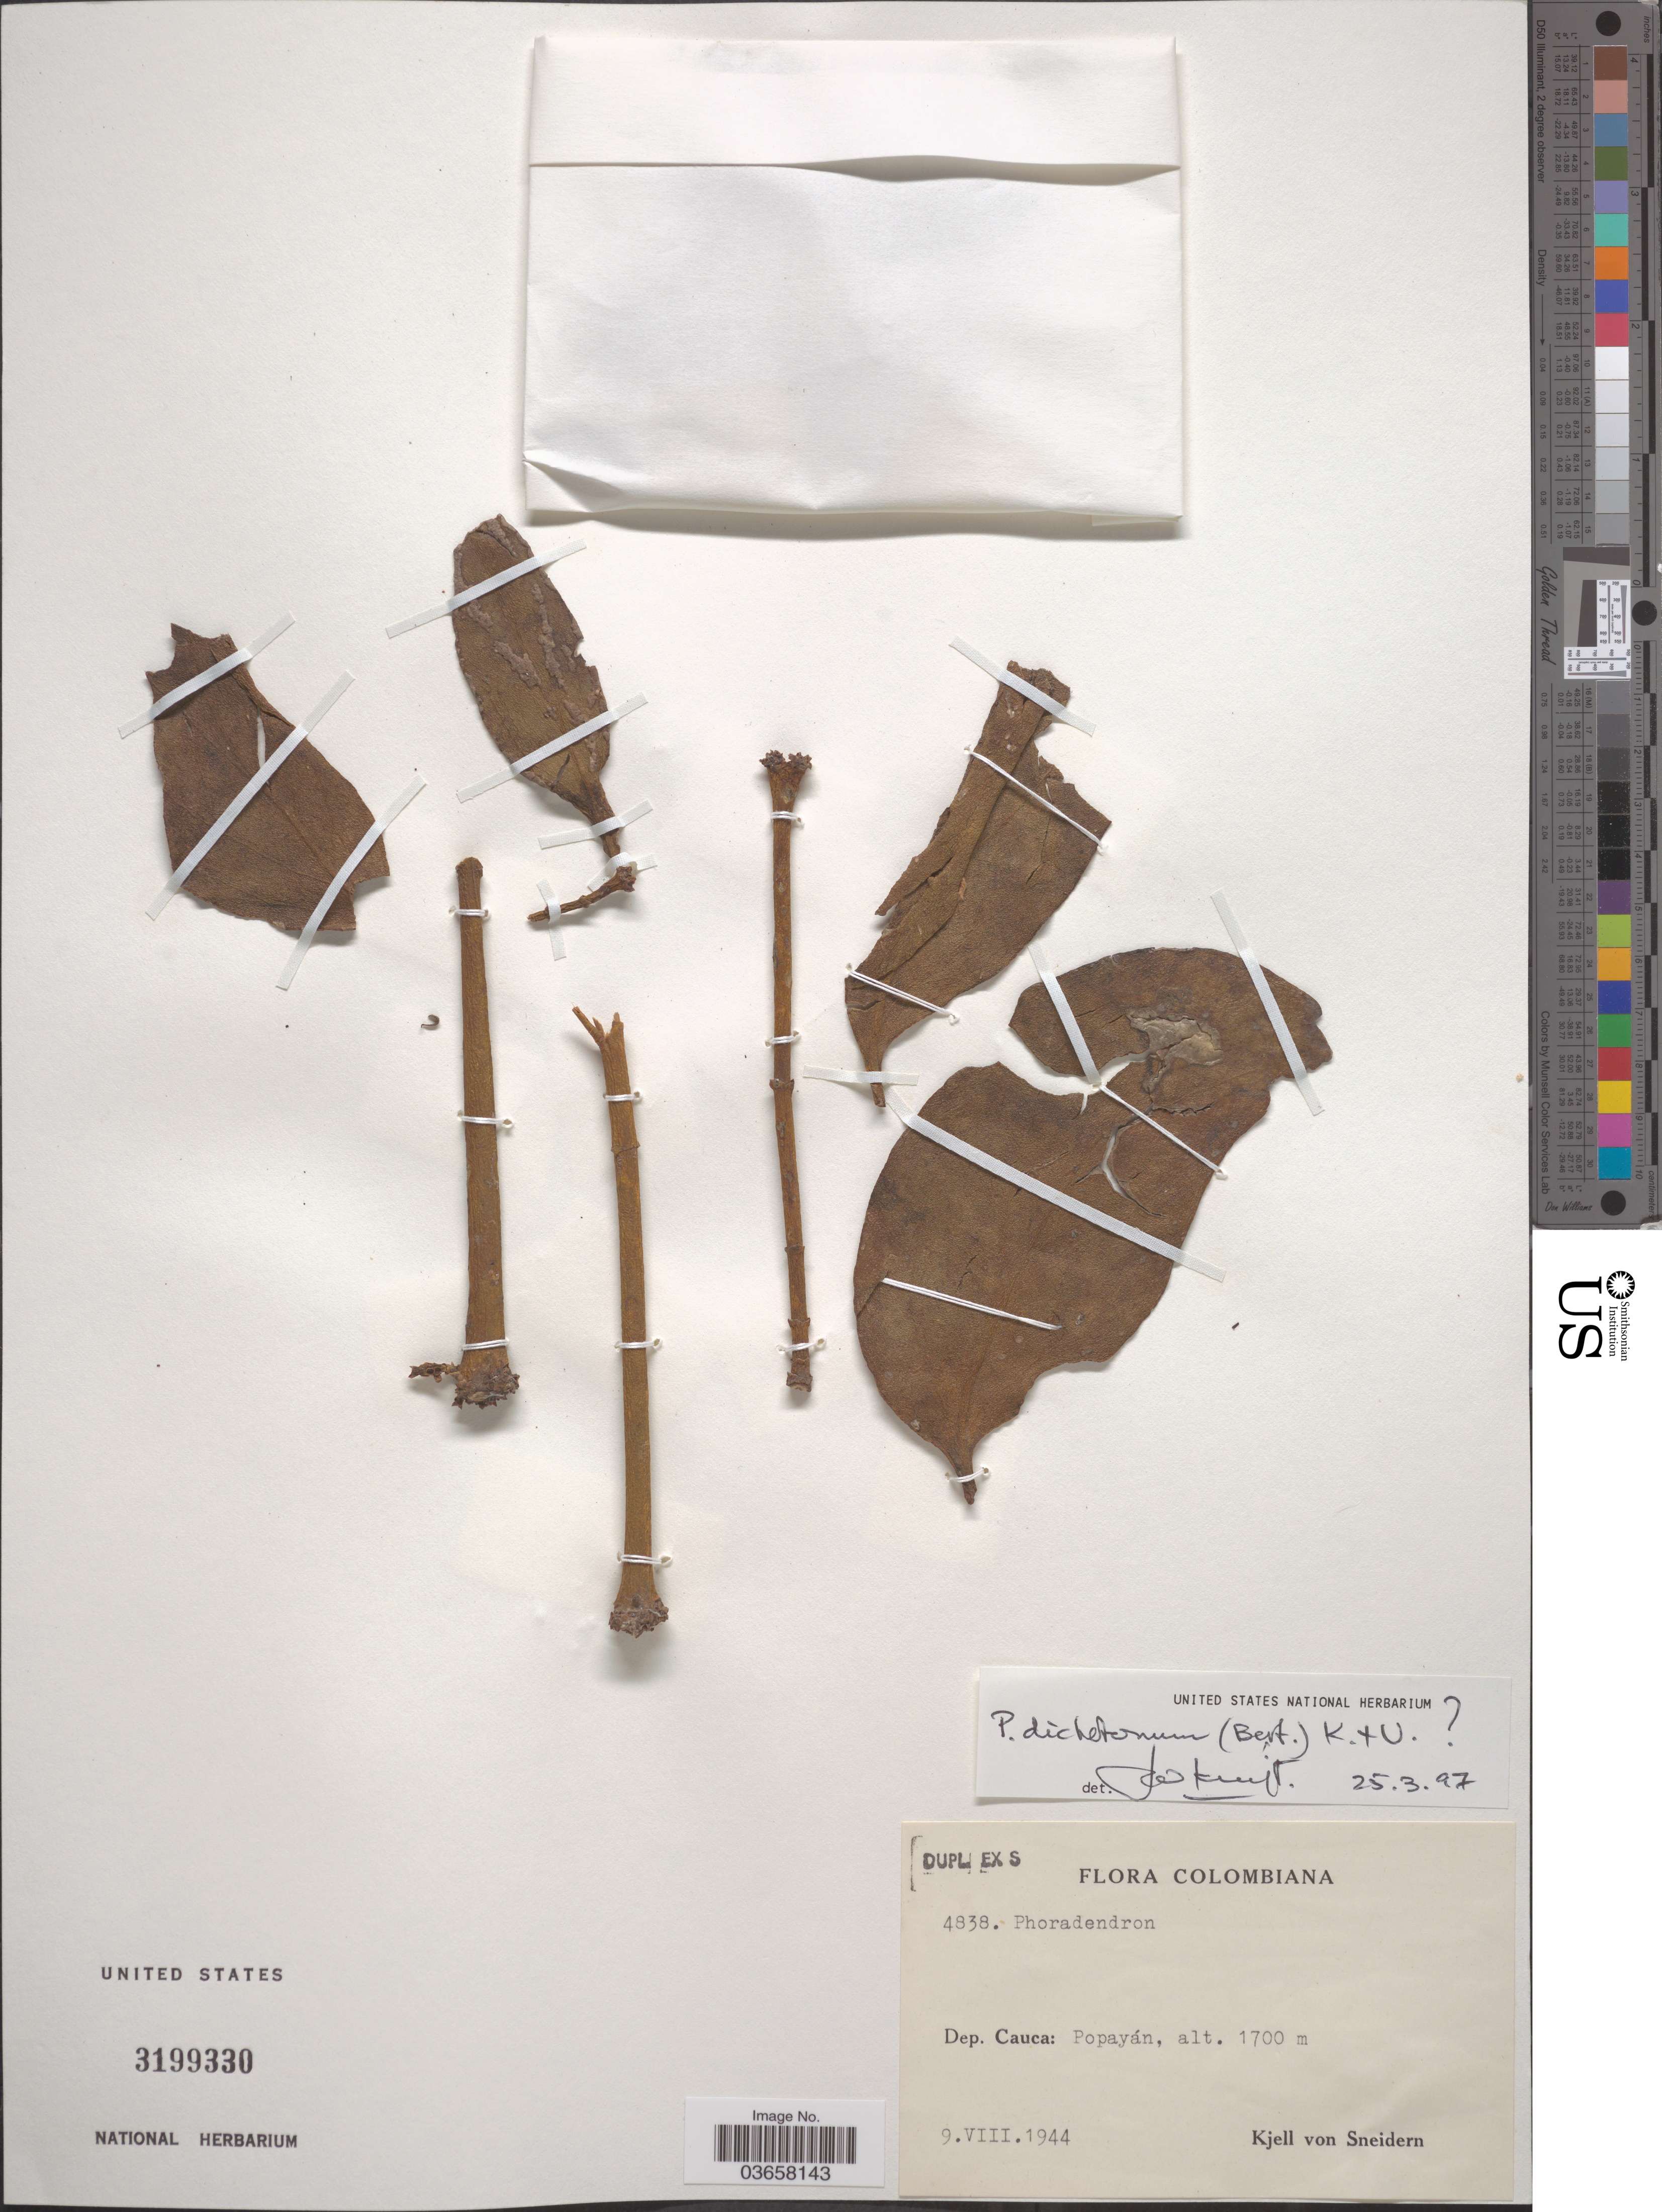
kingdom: Plantae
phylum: Tracheophyta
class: Magnoliopsida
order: Santalales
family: Viscaceae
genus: Phoradendron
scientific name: Phoradendron dichotomum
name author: (D. Don) Ettingsh.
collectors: K. von Sneidern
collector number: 4838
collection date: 1944-08-09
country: Colombia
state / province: Cauca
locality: Dep. Cauca: Popayán.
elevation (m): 1700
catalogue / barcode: US 3199330